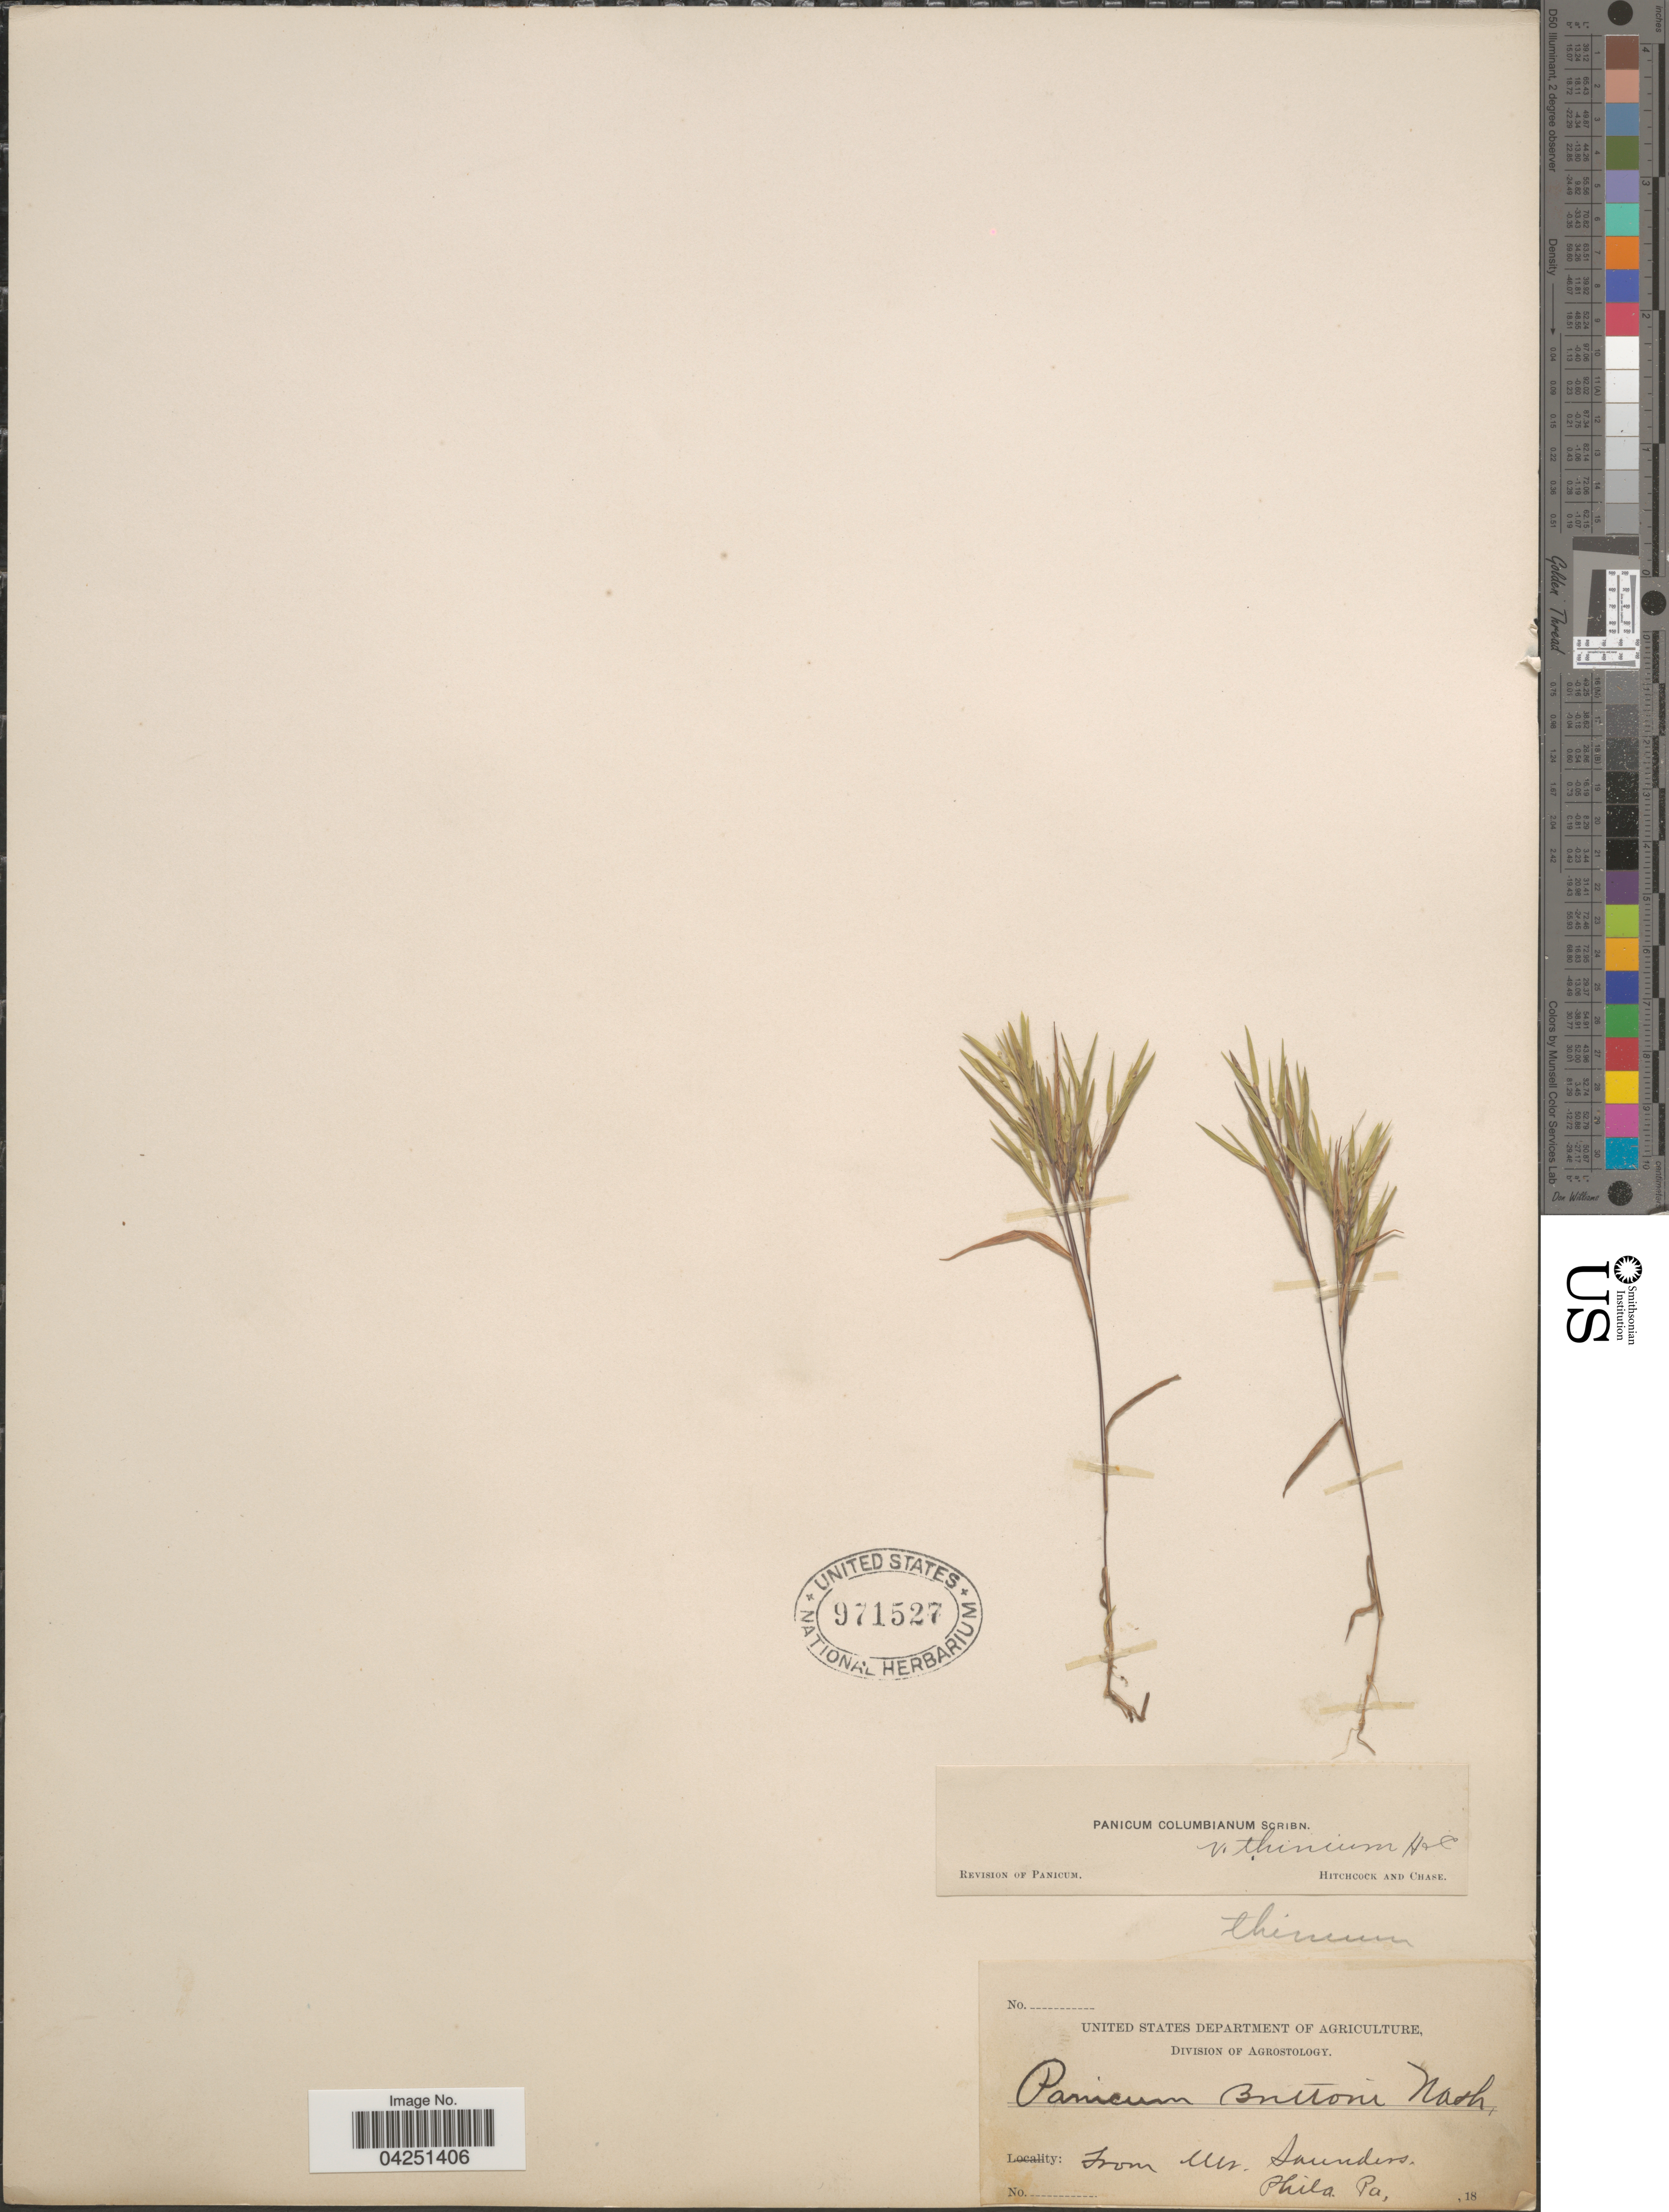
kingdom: Plantae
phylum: Tracheophyta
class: Liliopsida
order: Poales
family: Poaceae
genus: Dichanthelium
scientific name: Dichanthelium acuminatum var. acuminatum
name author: (Sw.) Gould & C.A. Clark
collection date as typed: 18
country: United States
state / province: Pennsylvania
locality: Phila.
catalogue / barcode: US 971527